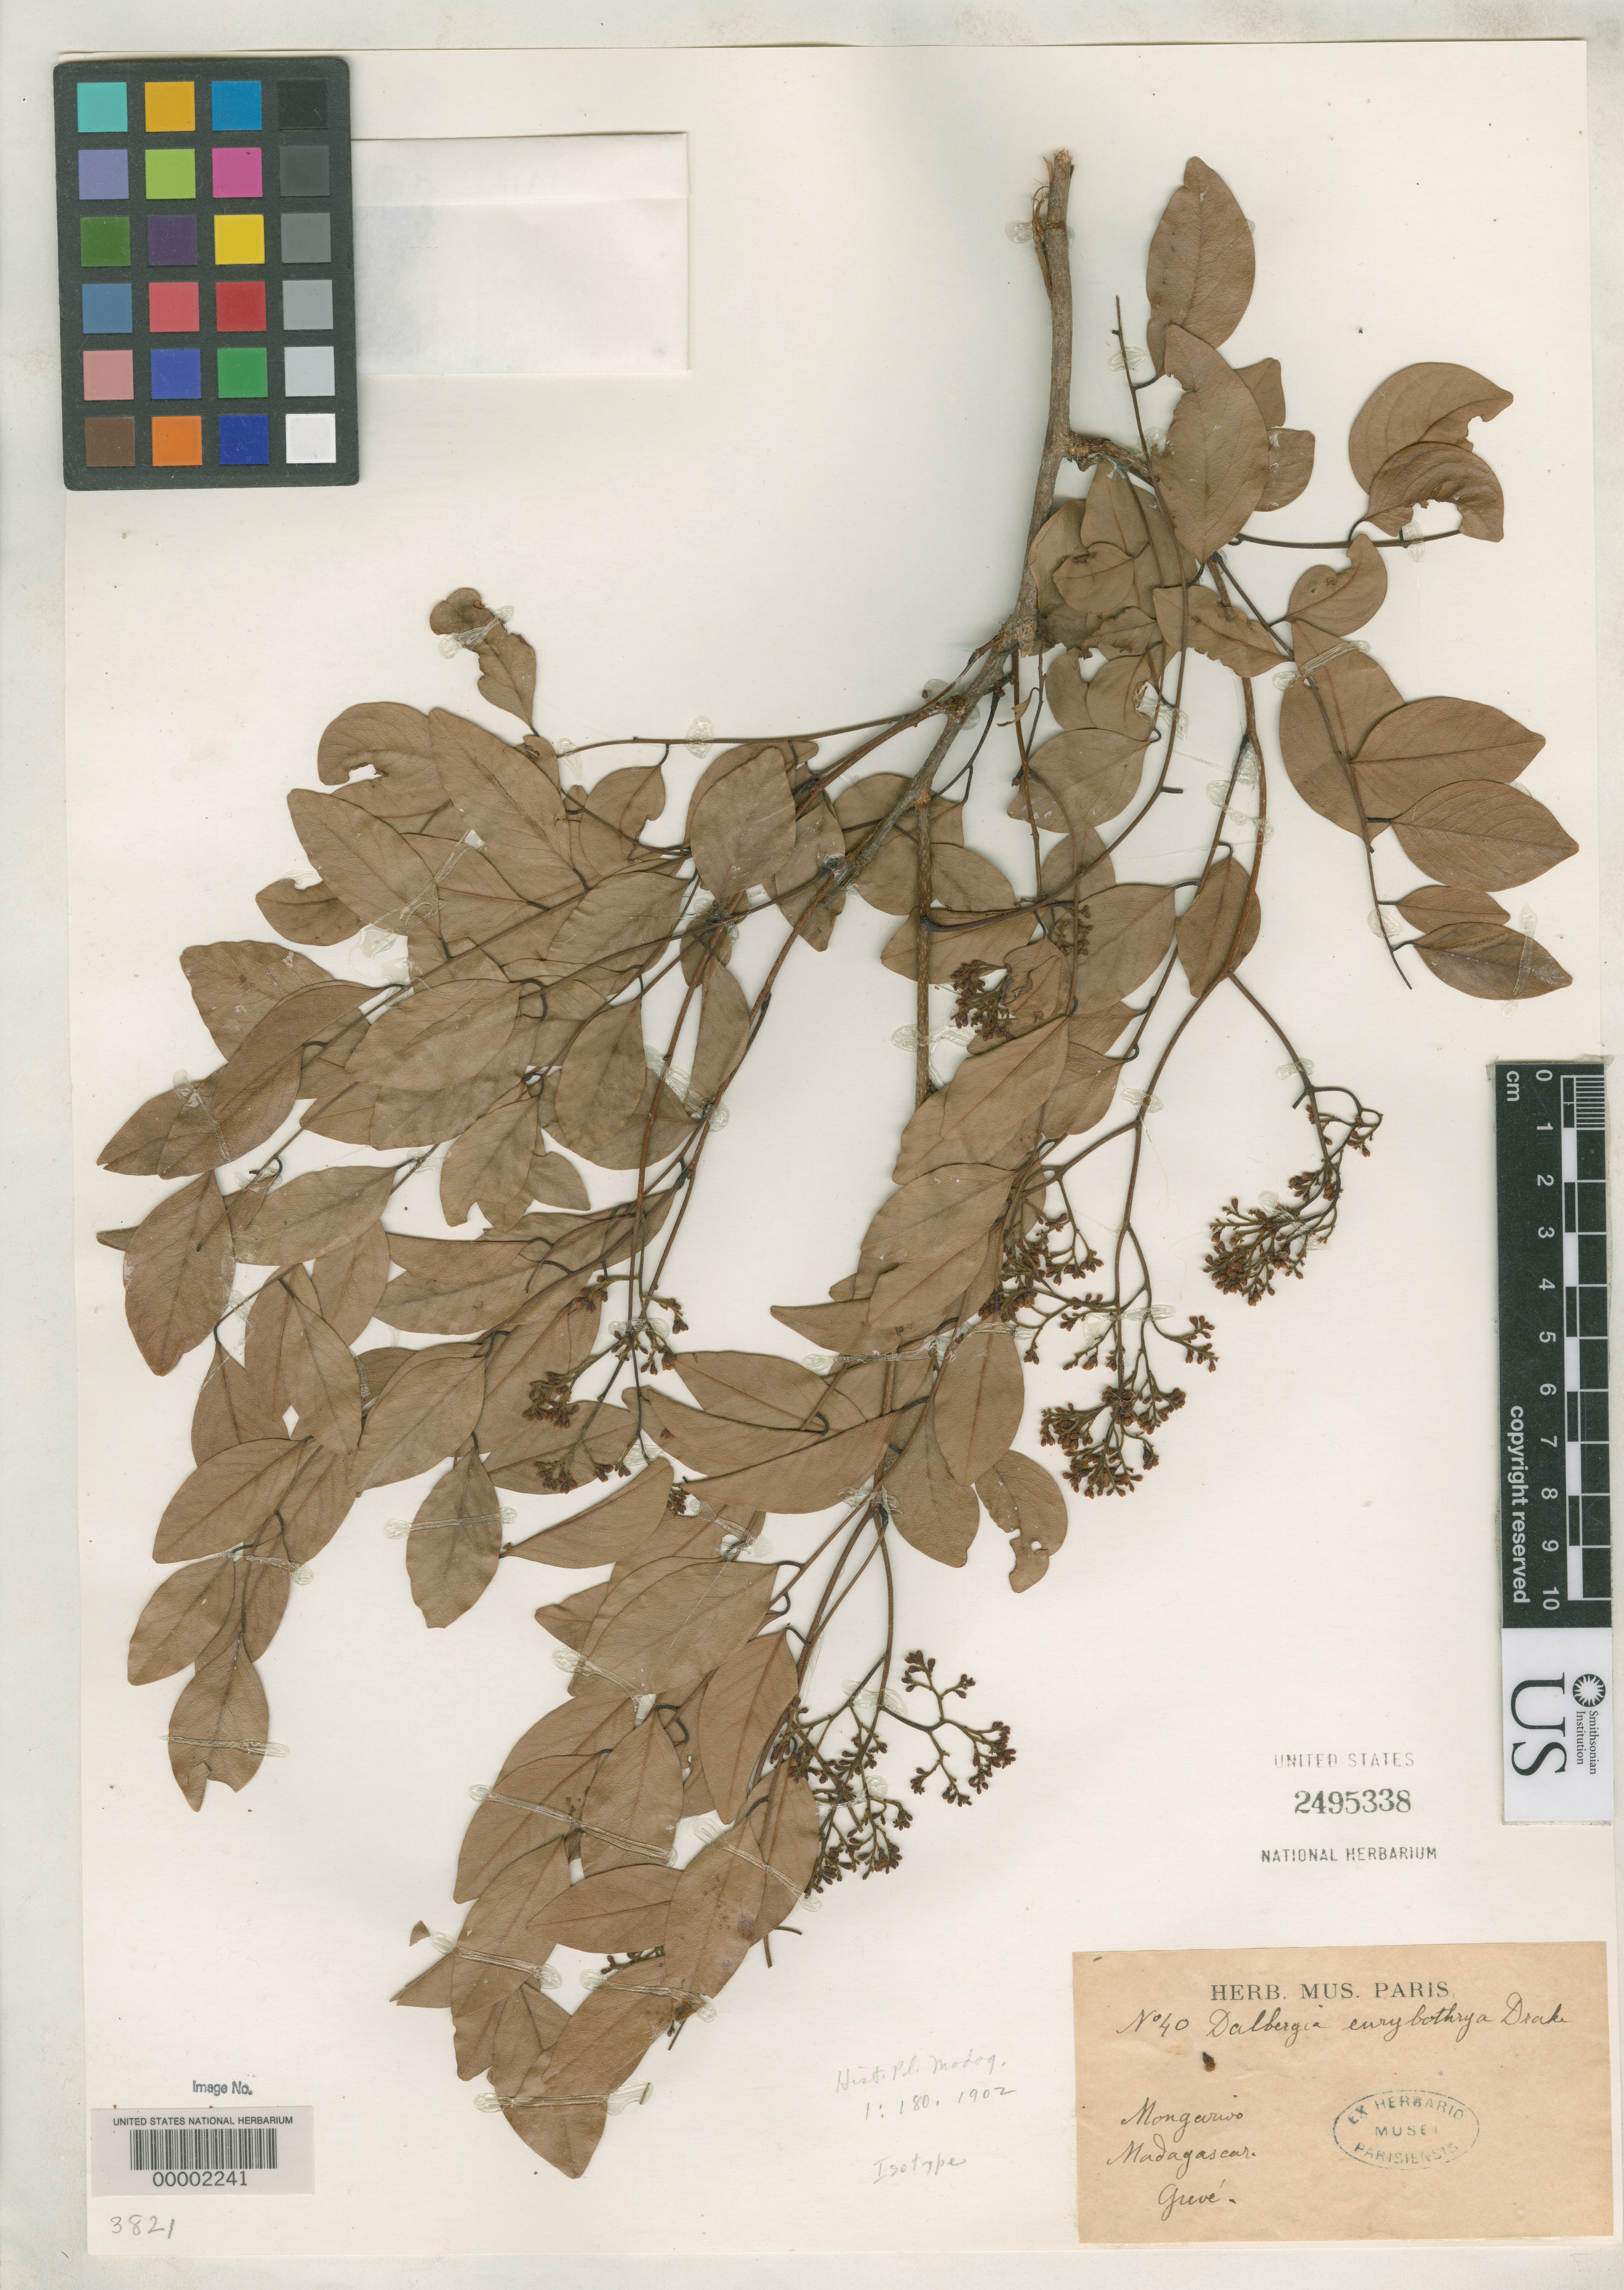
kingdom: Plantae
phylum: Tracheophyta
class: Magnoliopsida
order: Fabales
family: Fabaceae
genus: Dalbergia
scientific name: Dalbergia eurybothrya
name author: Drake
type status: Isotype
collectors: M. Greve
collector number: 40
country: Madagascar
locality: Madagascar, Greve.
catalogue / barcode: US 2495338